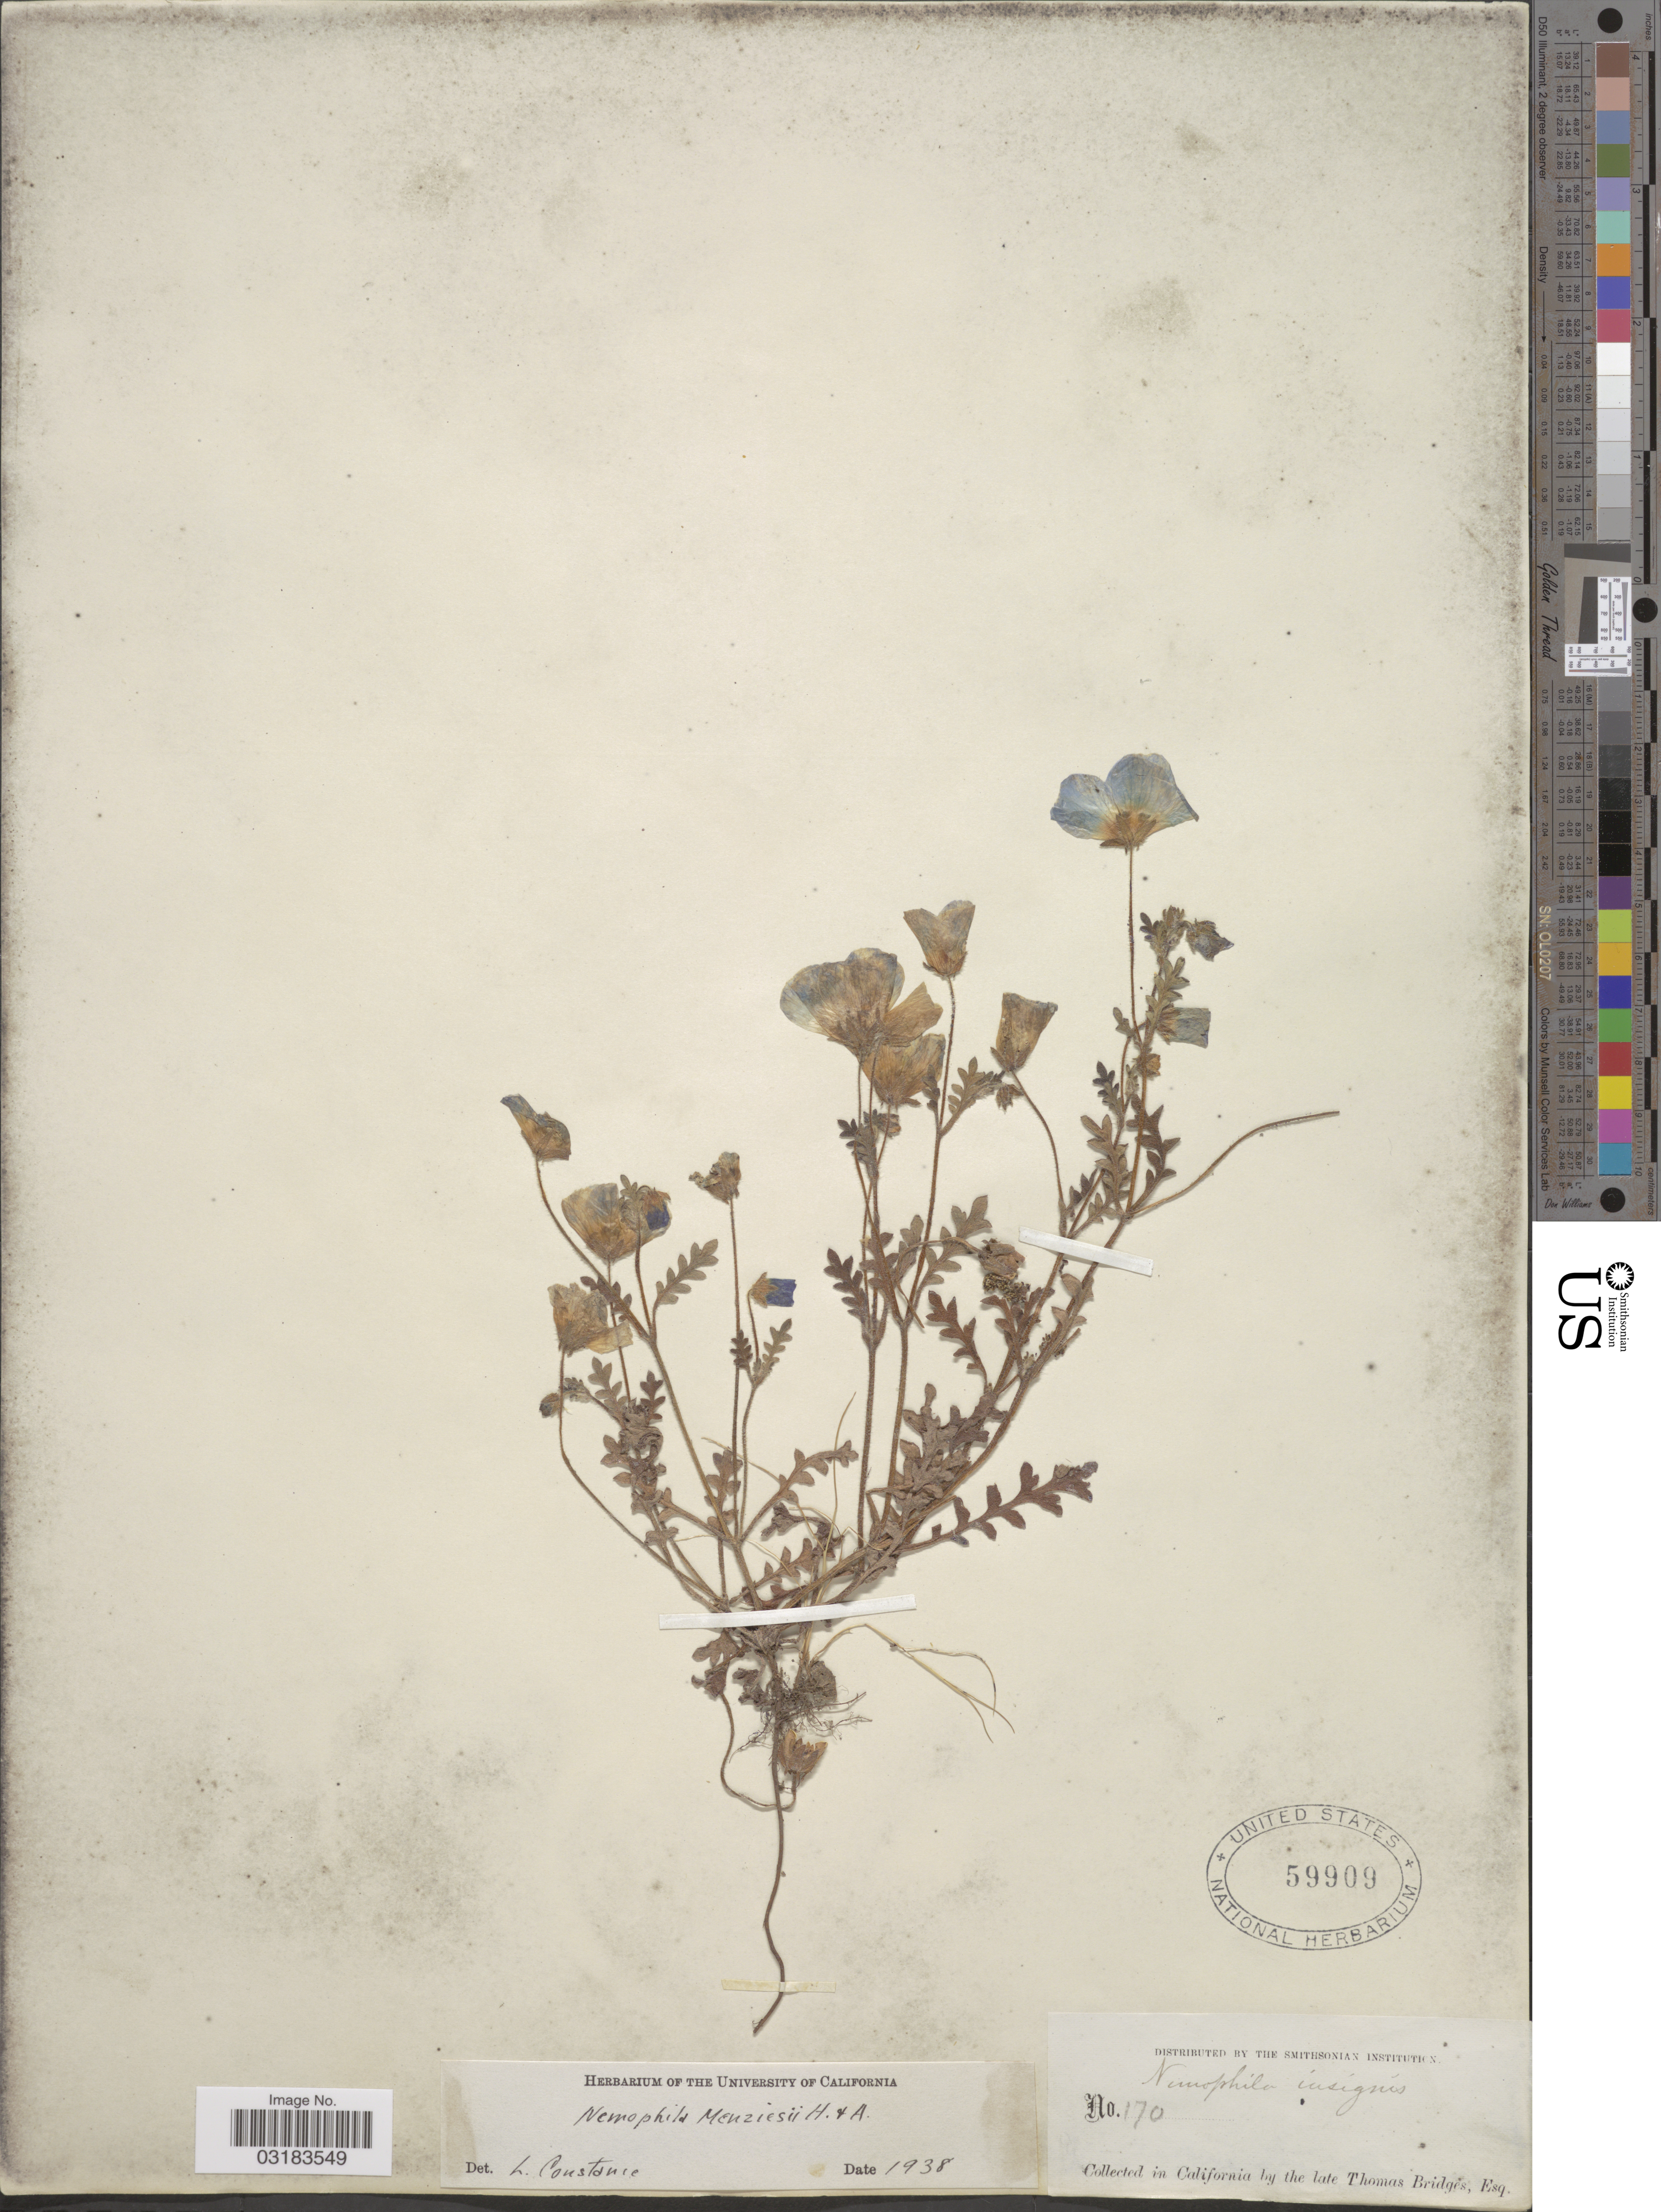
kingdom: Plantae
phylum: Tracheophyta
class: Magnoliopsida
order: Boraginales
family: Hydrophyllaceae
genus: Nemophila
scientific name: Nemophila menziesii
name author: Hook. & Arn.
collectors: T. Bridges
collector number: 170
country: United States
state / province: California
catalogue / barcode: US 59909